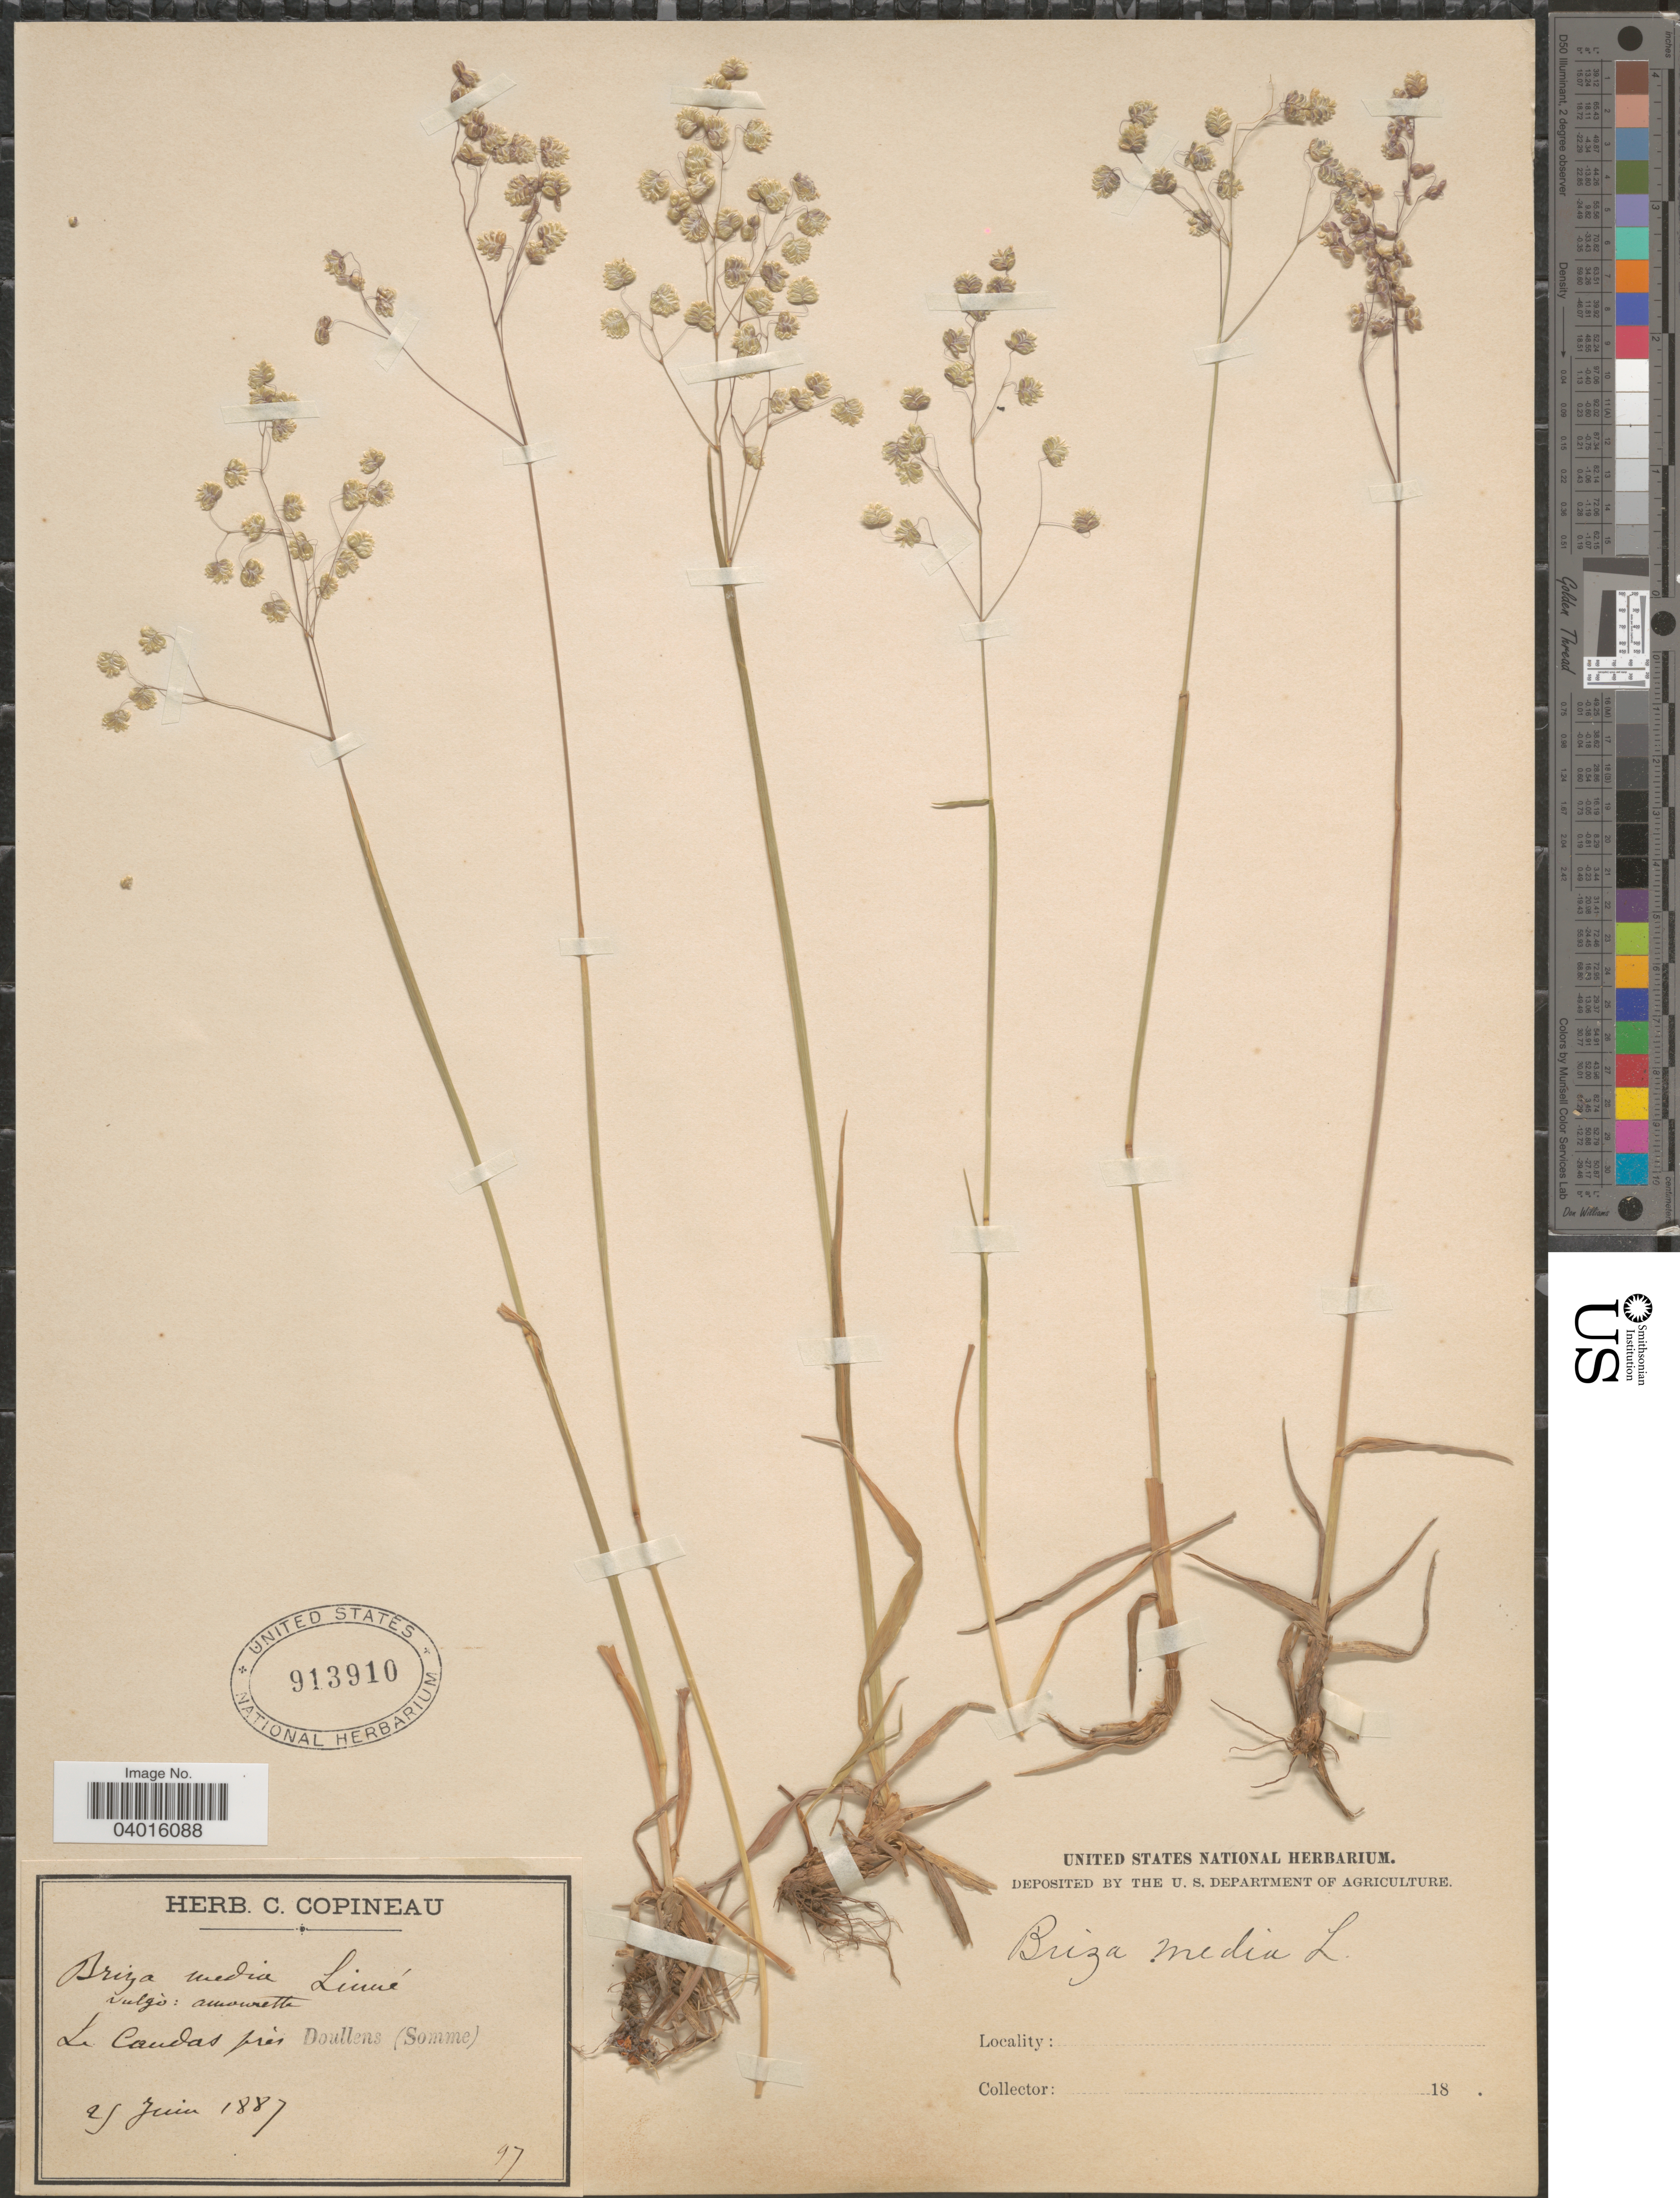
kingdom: Plantae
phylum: Tracheophyta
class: Liliopsida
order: Poales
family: Poaceae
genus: Briza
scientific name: Briza media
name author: L.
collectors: ex herb. C. Copineau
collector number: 97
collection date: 1887-06-25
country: France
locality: Le Caudas près Doullens (Somme).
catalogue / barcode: US 913910